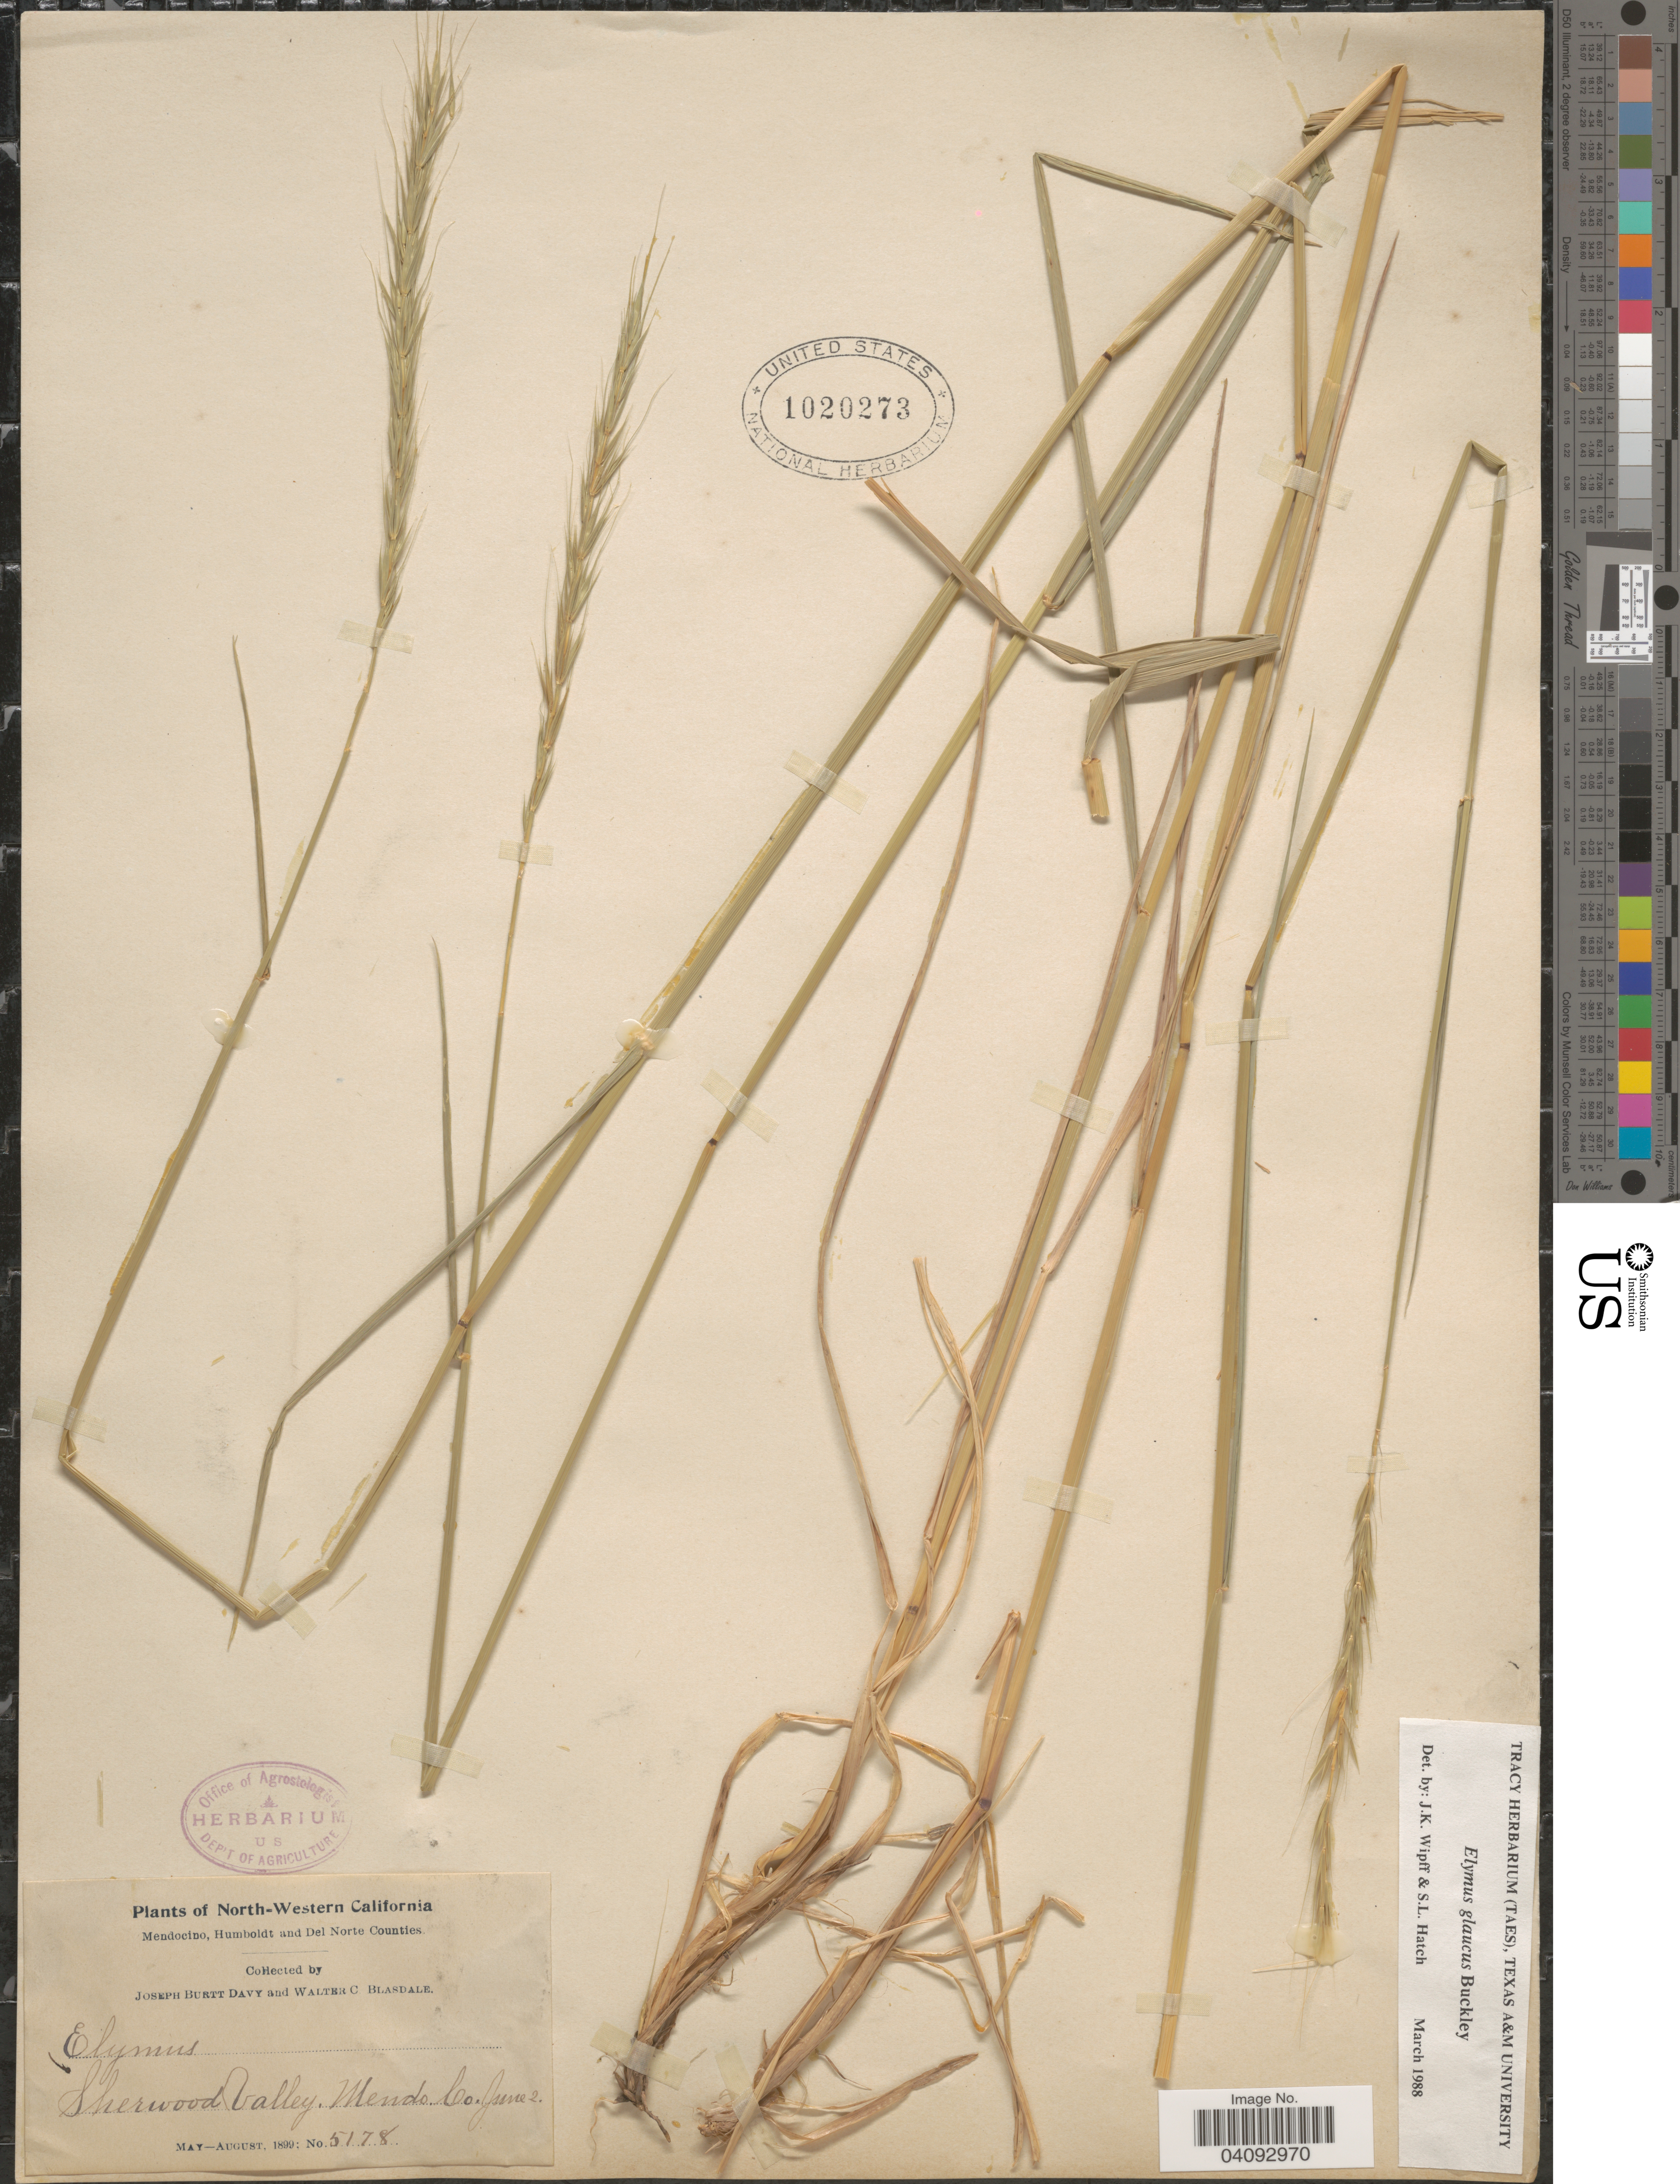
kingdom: Plantae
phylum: Tracheophyta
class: Liliopsida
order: Poales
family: Poaceae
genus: Elymus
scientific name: Elymus glaucus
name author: Buckley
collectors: J. Burtt Davy & W. Blasdale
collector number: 5178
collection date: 1899-06-02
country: United States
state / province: California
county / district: Mendocino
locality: North-Western California. Sherwood Valley. Mendo. Co.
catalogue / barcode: US 1020273